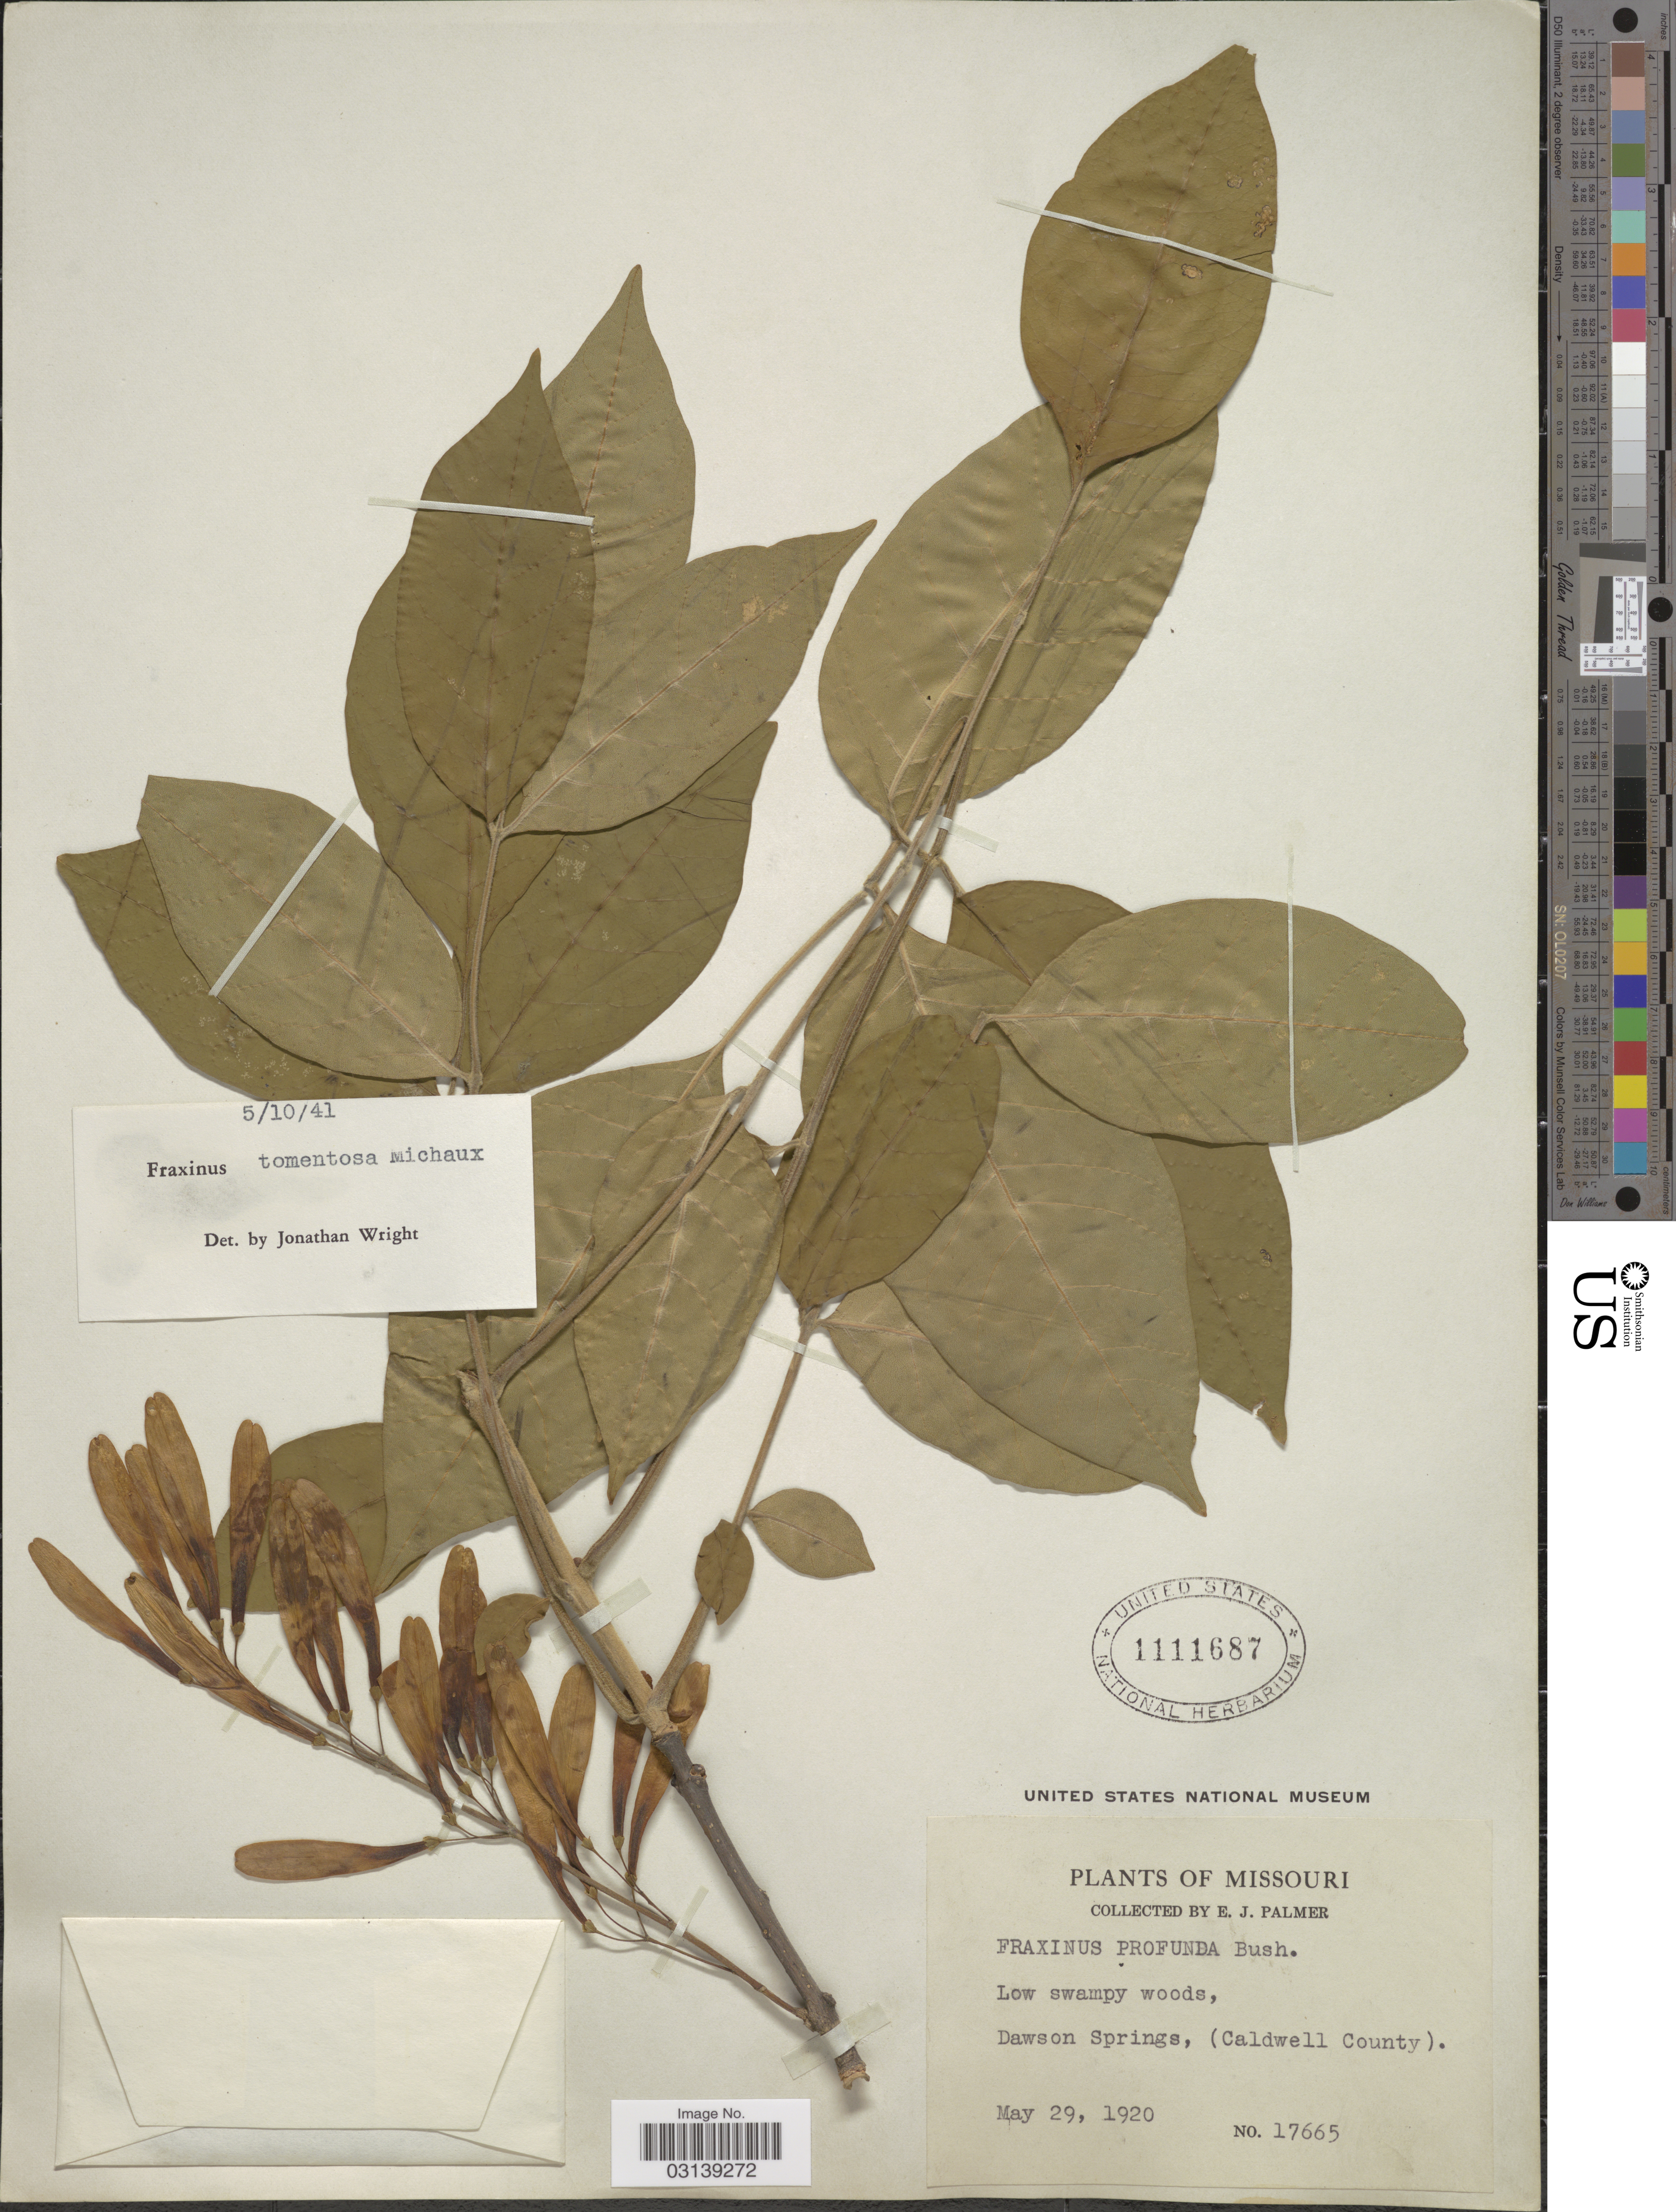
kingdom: Plantae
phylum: Tracheophyta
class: Magnoliopsida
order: Lamiales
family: Oleaceae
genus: Fraxinus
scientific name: Fraxinus profunda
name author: (Bush) Bush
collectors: E. J. Palmer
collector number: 17665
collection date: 1920-05-29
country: United States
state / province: Missouri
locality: Low swampy woods, Dawson Springs, (Caldwell County).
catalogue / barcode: US 1111687